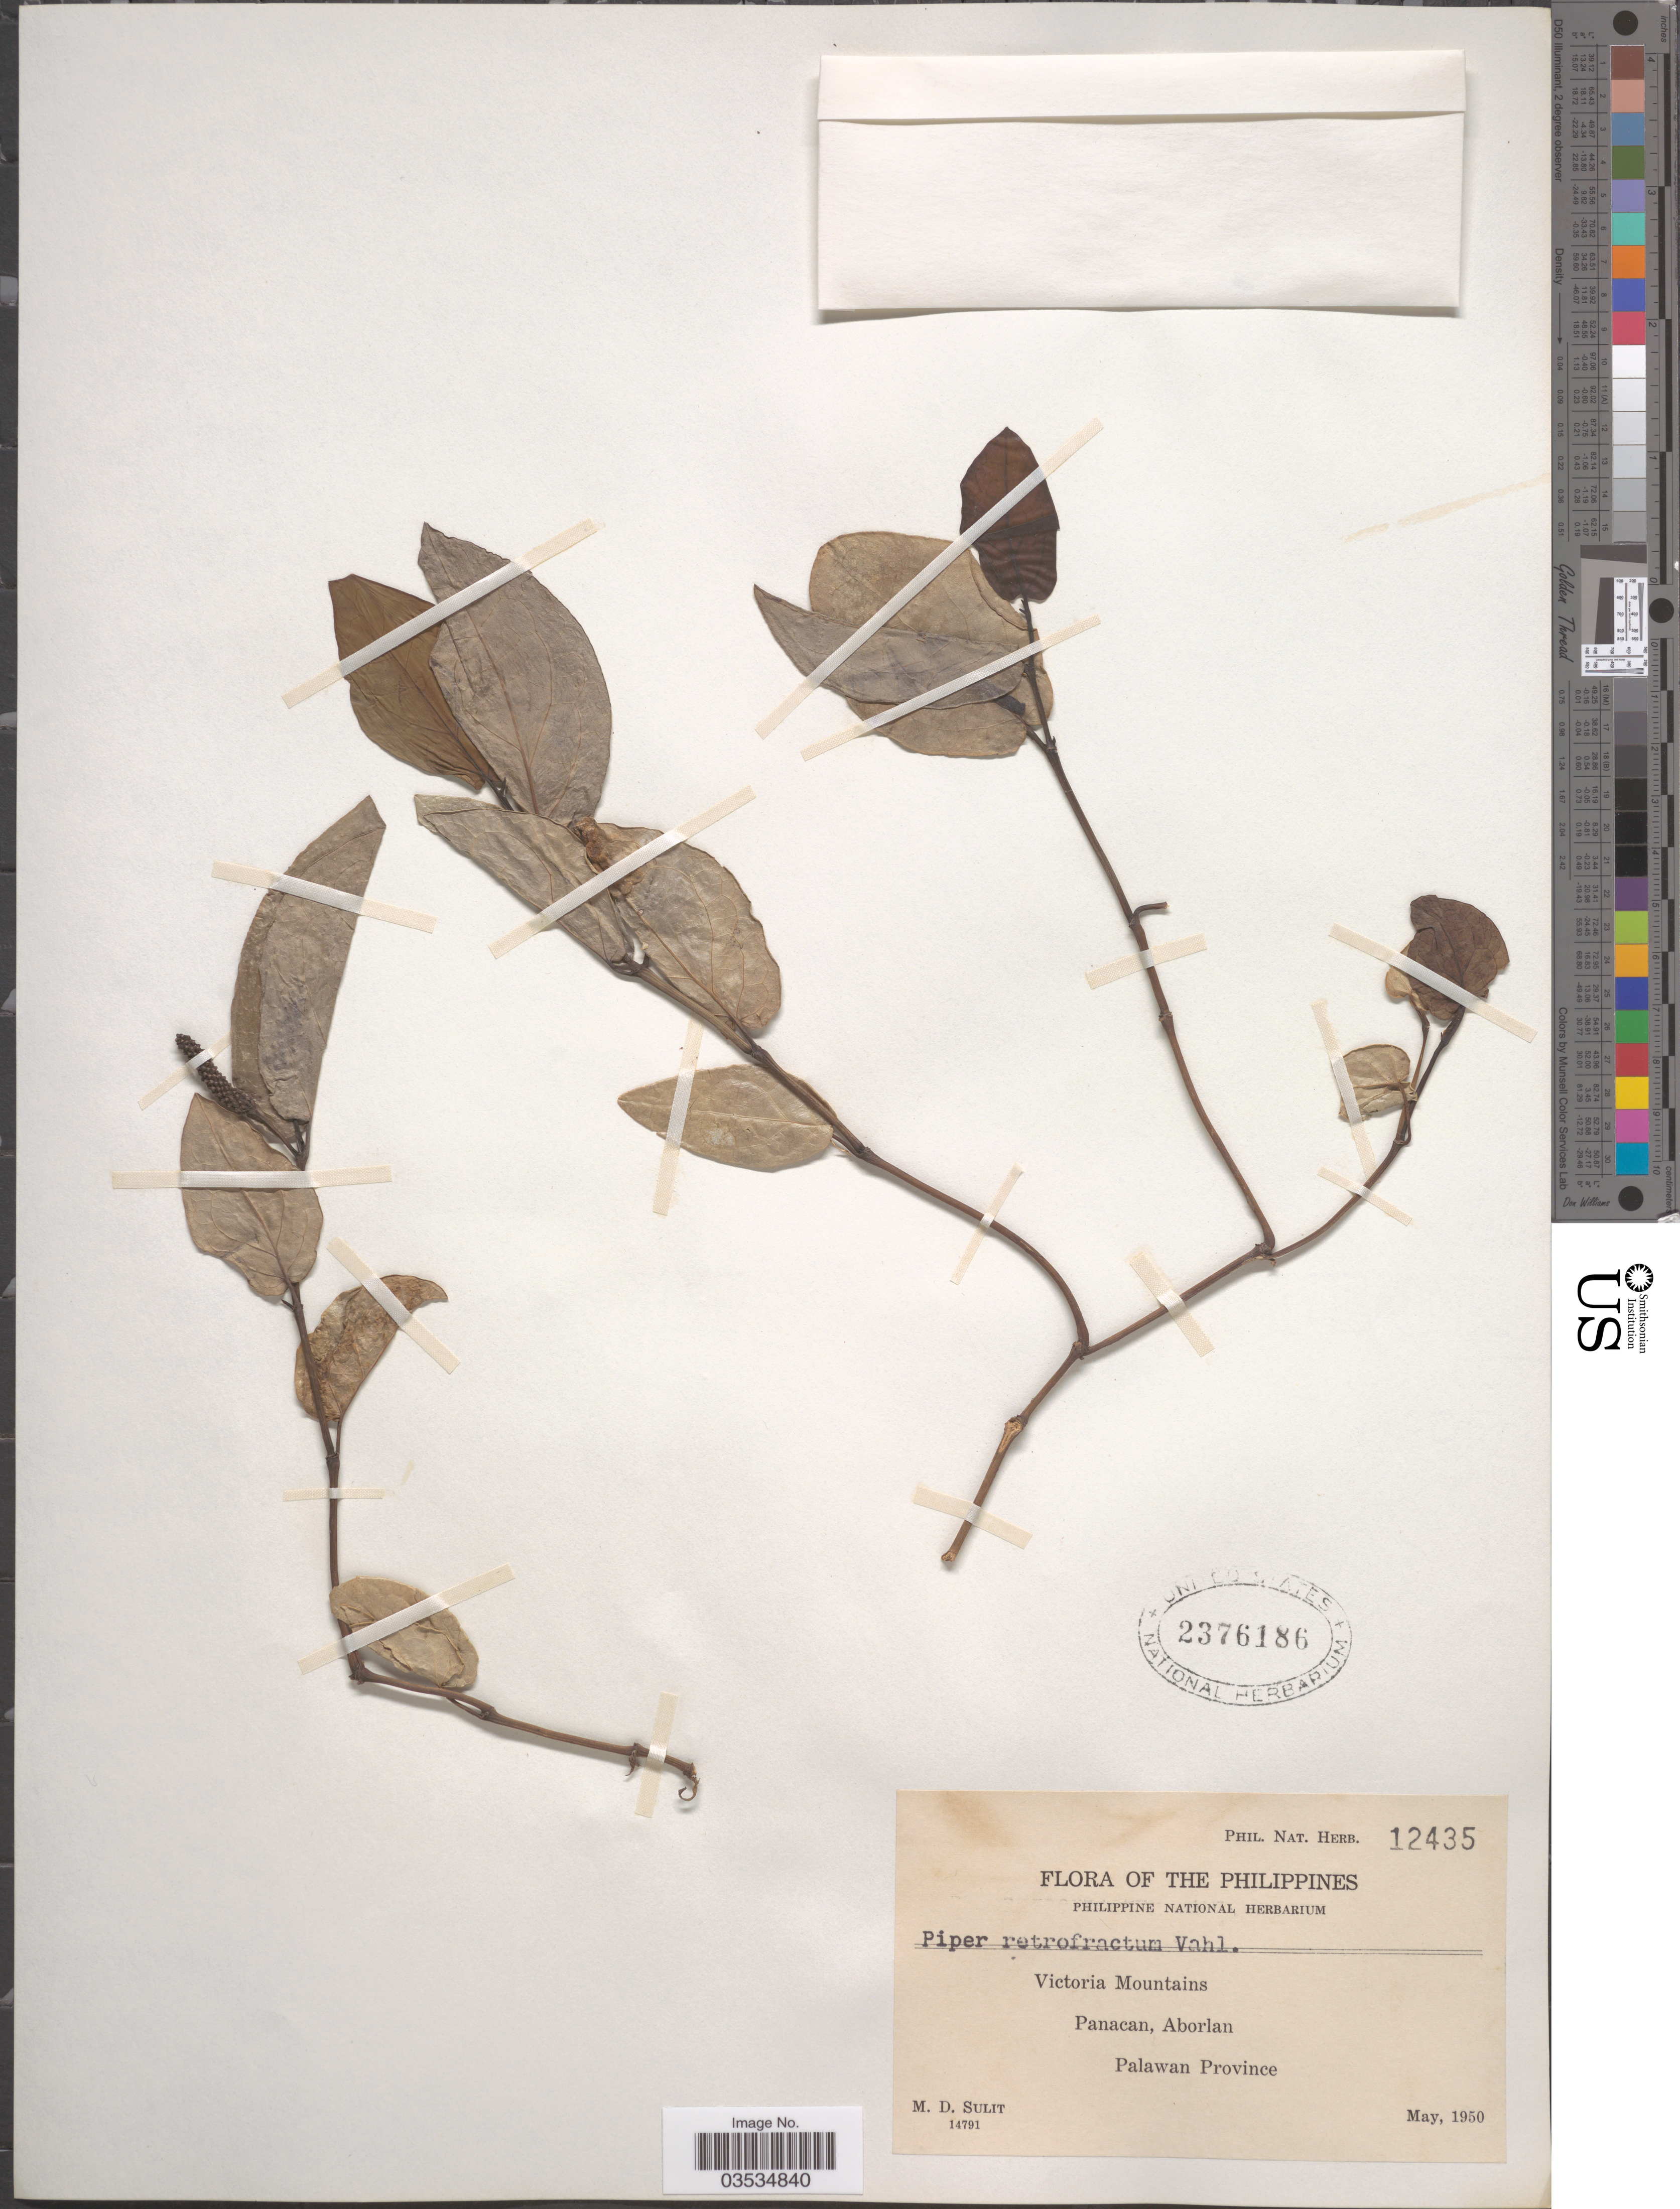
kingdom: Plantae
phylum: Tracheophyta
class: Magnoliopsida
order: Piperales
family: Piperaceae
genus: Piper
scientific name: Piper retrofractum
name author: Vahl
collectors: M. Sulit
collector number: Phil. Nat. Herb. 12435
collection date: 1950-05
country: Philippines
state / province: Mimaropa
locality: Victoria Mountains. Panacan, Aborlan. Palawan Province.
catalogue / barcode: US 2376186